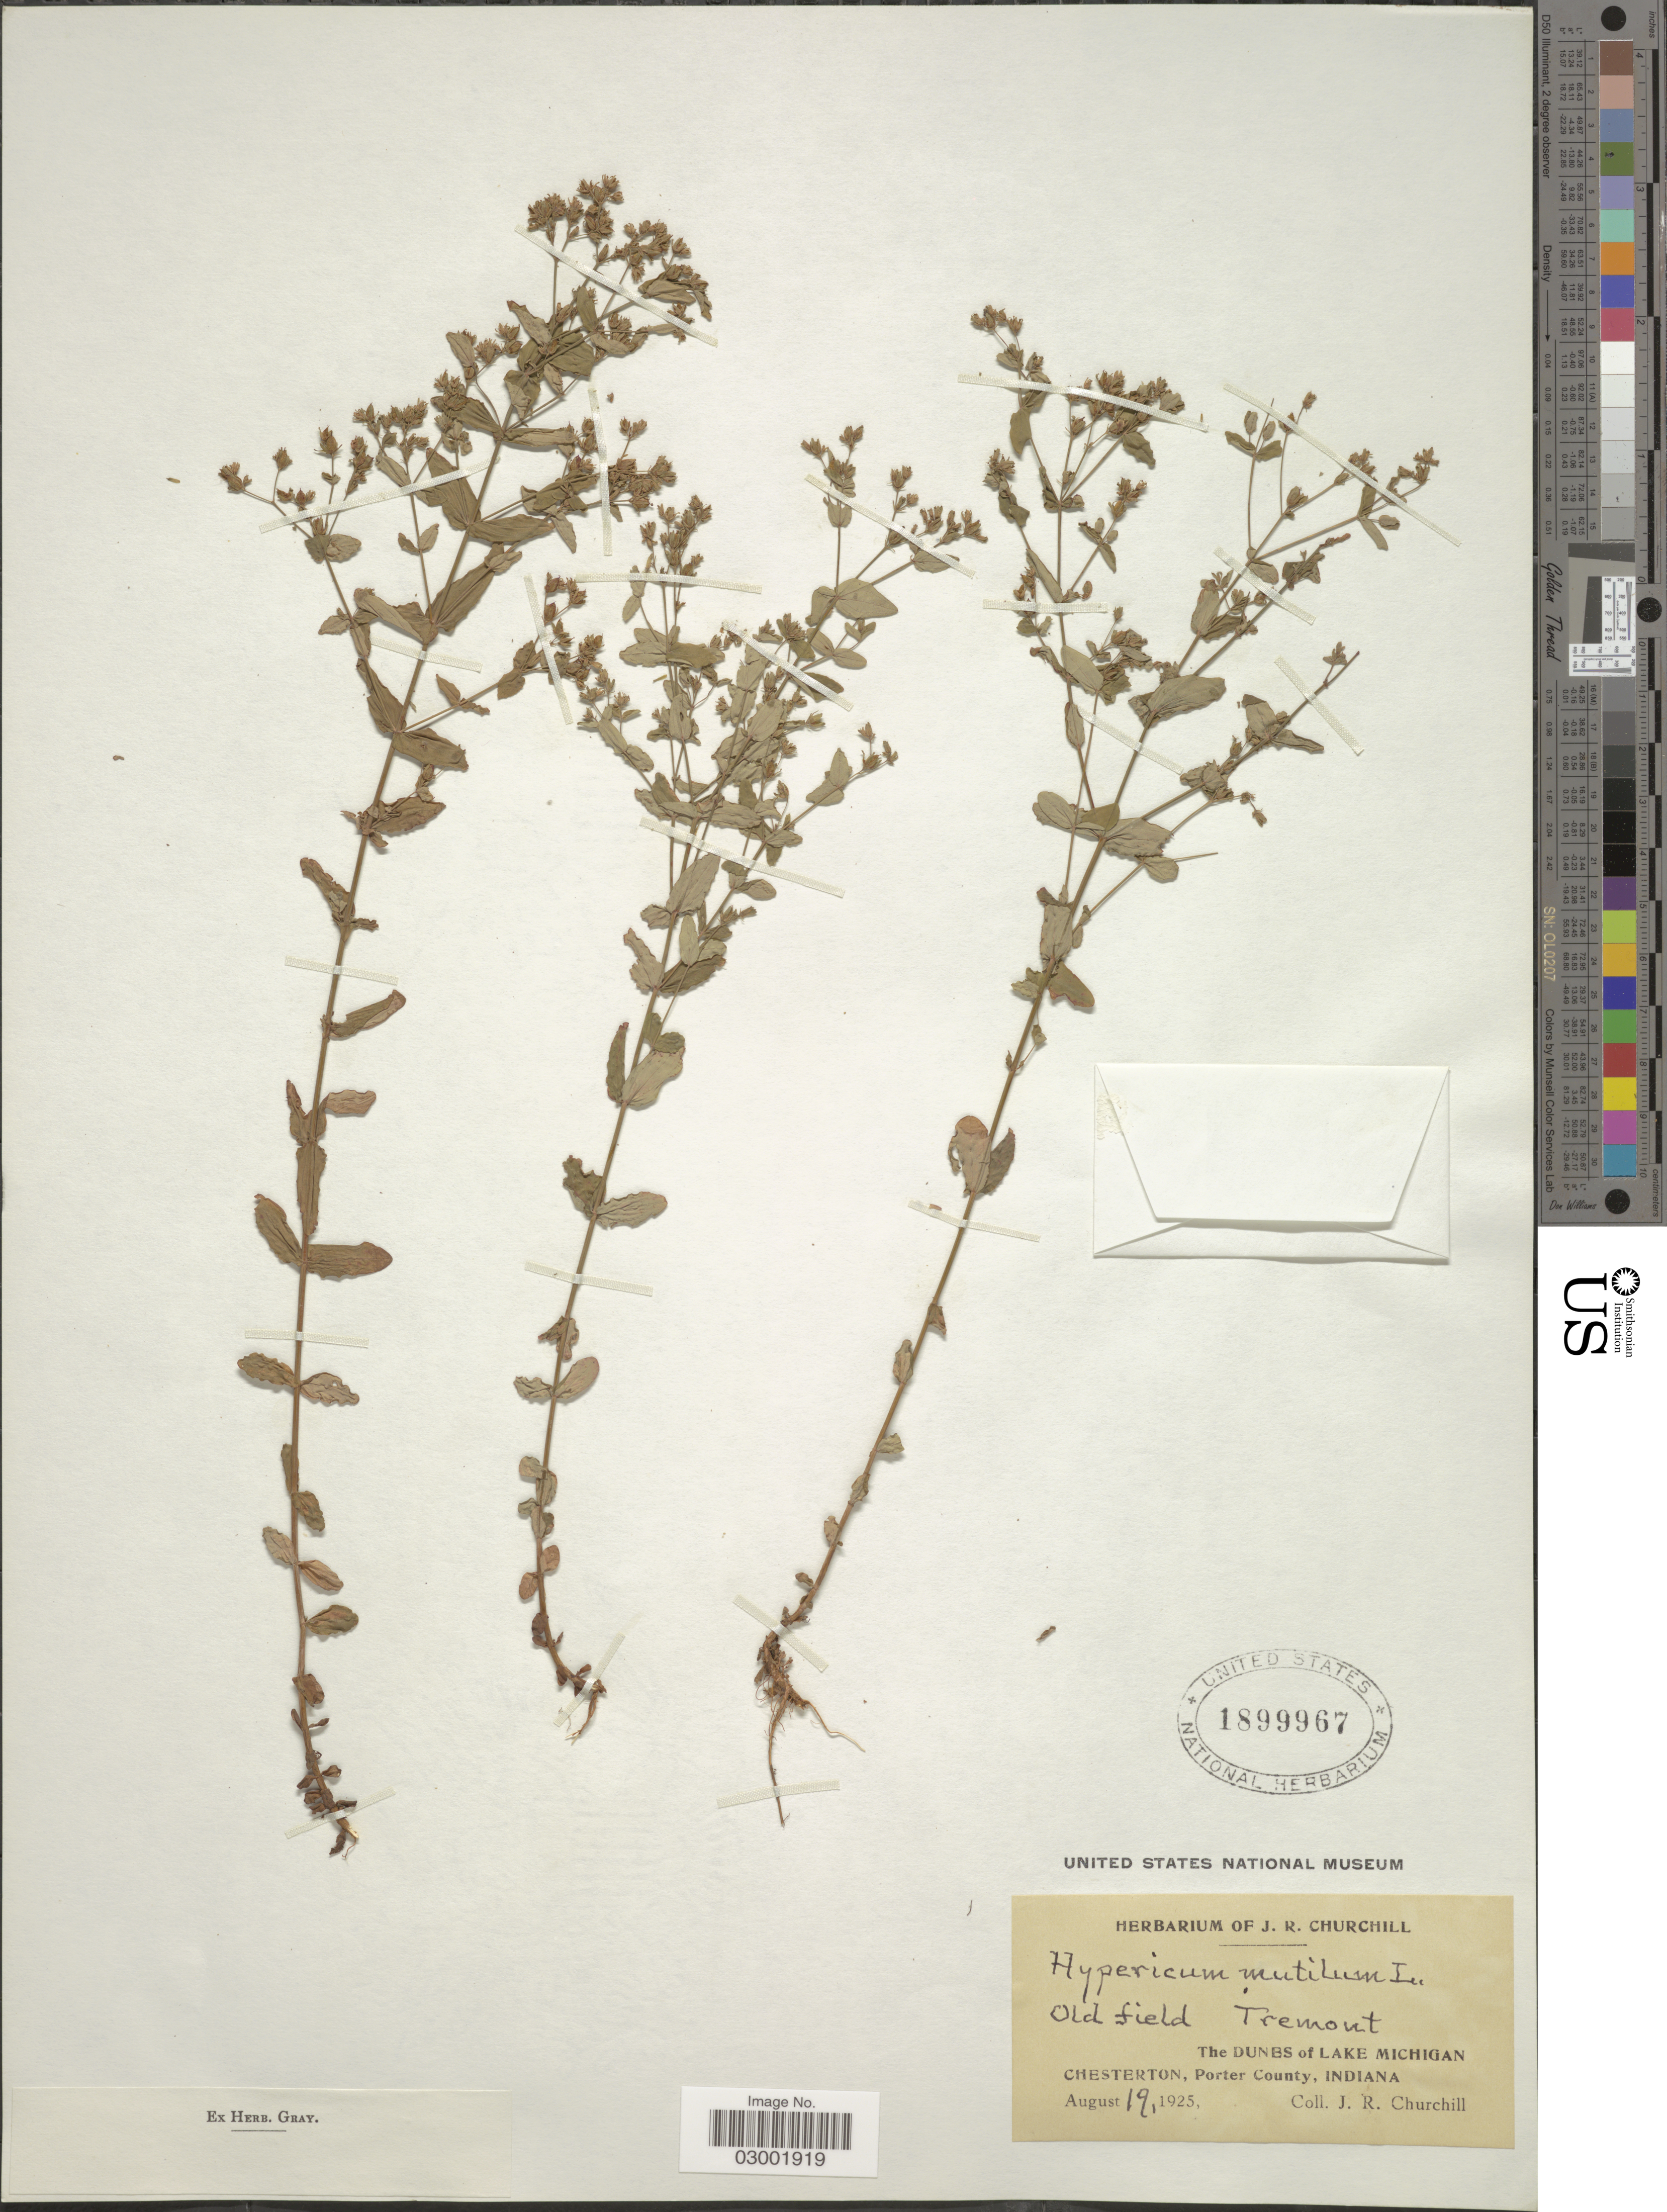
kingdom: Plantae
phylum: Tracheophyta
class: Magnoliopsida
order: Malpighiales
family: Hypericaceae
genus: Hypericum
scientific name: Hypericum mutilum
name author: L.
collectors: J. Churchill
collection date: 1925-08-19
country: United States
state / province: Indiana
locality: The Dunes of Lake Michigan Chesterton, Porter County.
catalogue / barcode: US 1899967